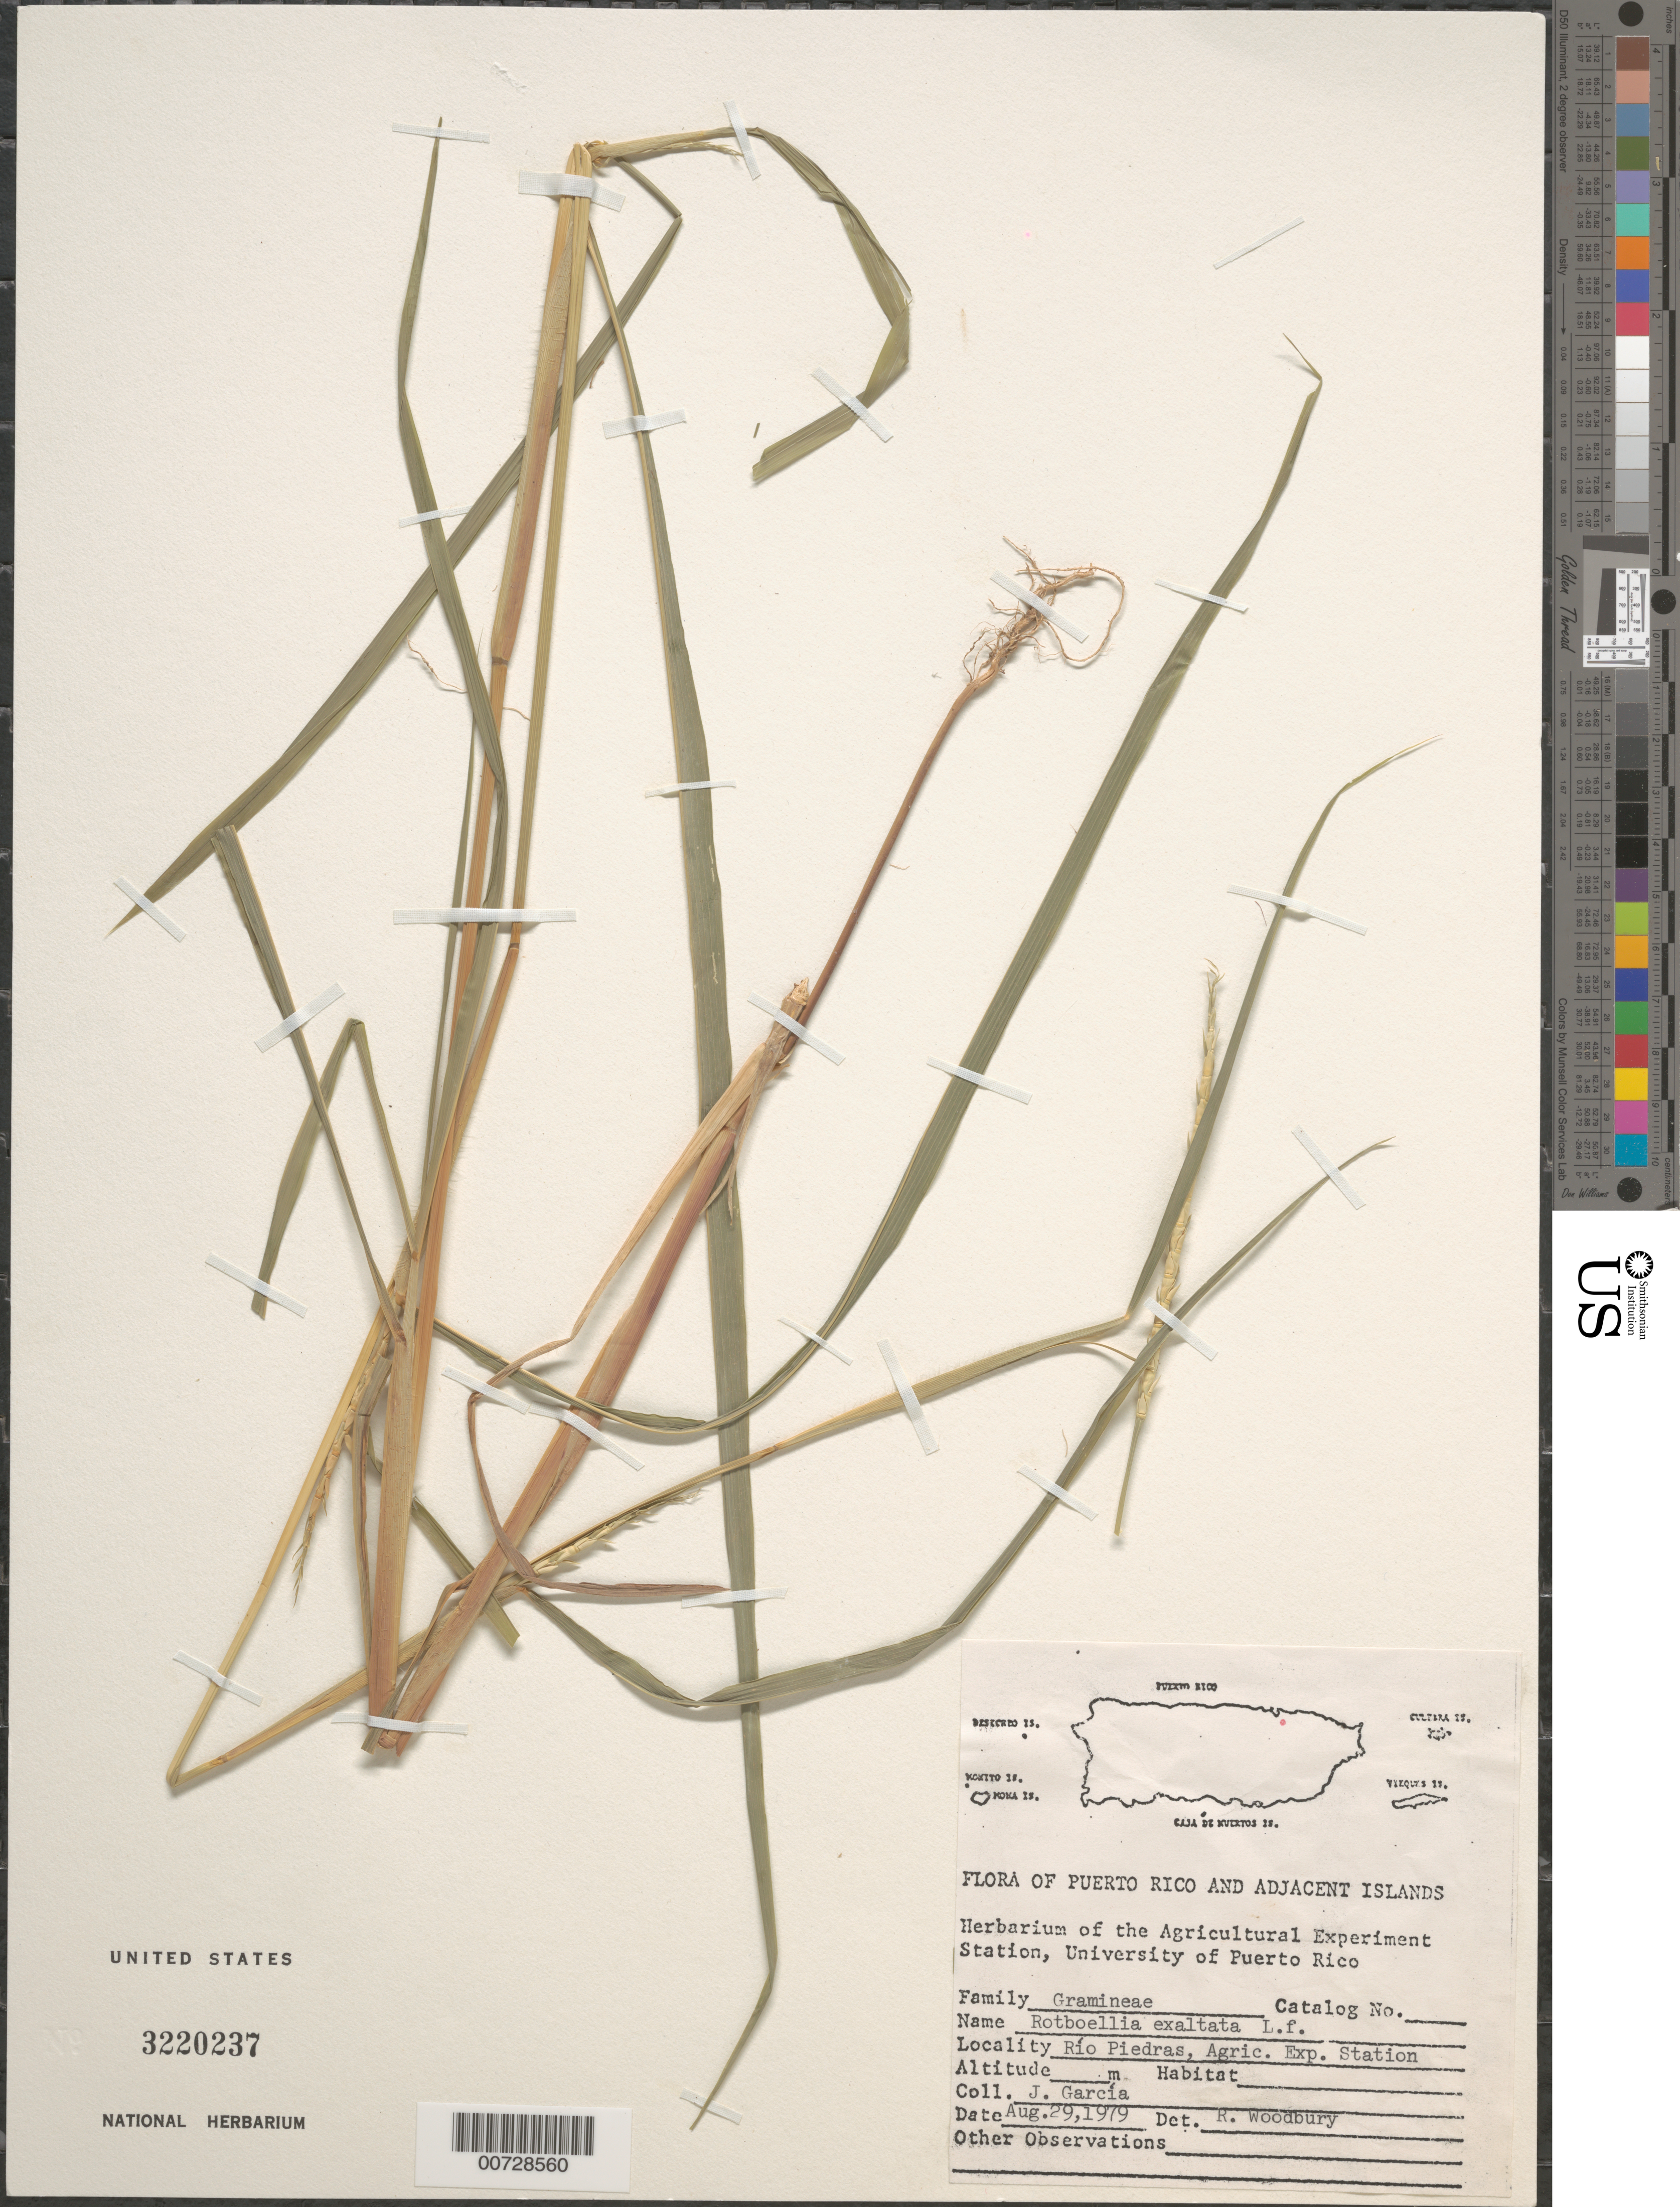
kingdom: Plantae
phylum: Tracheophyta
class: Liliopsida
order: Poales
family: Poaceae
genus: Rottboellia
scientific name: Rottboellia cochinchinensis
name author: (Lour.) Clayton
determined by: Woodbury, R. O.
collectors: J. García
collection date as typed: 29 Aug 1979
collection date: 1979-08-29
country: Puerto Rico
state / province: San Juan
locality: Agricultural Exp. Station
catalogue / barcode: US 3220237